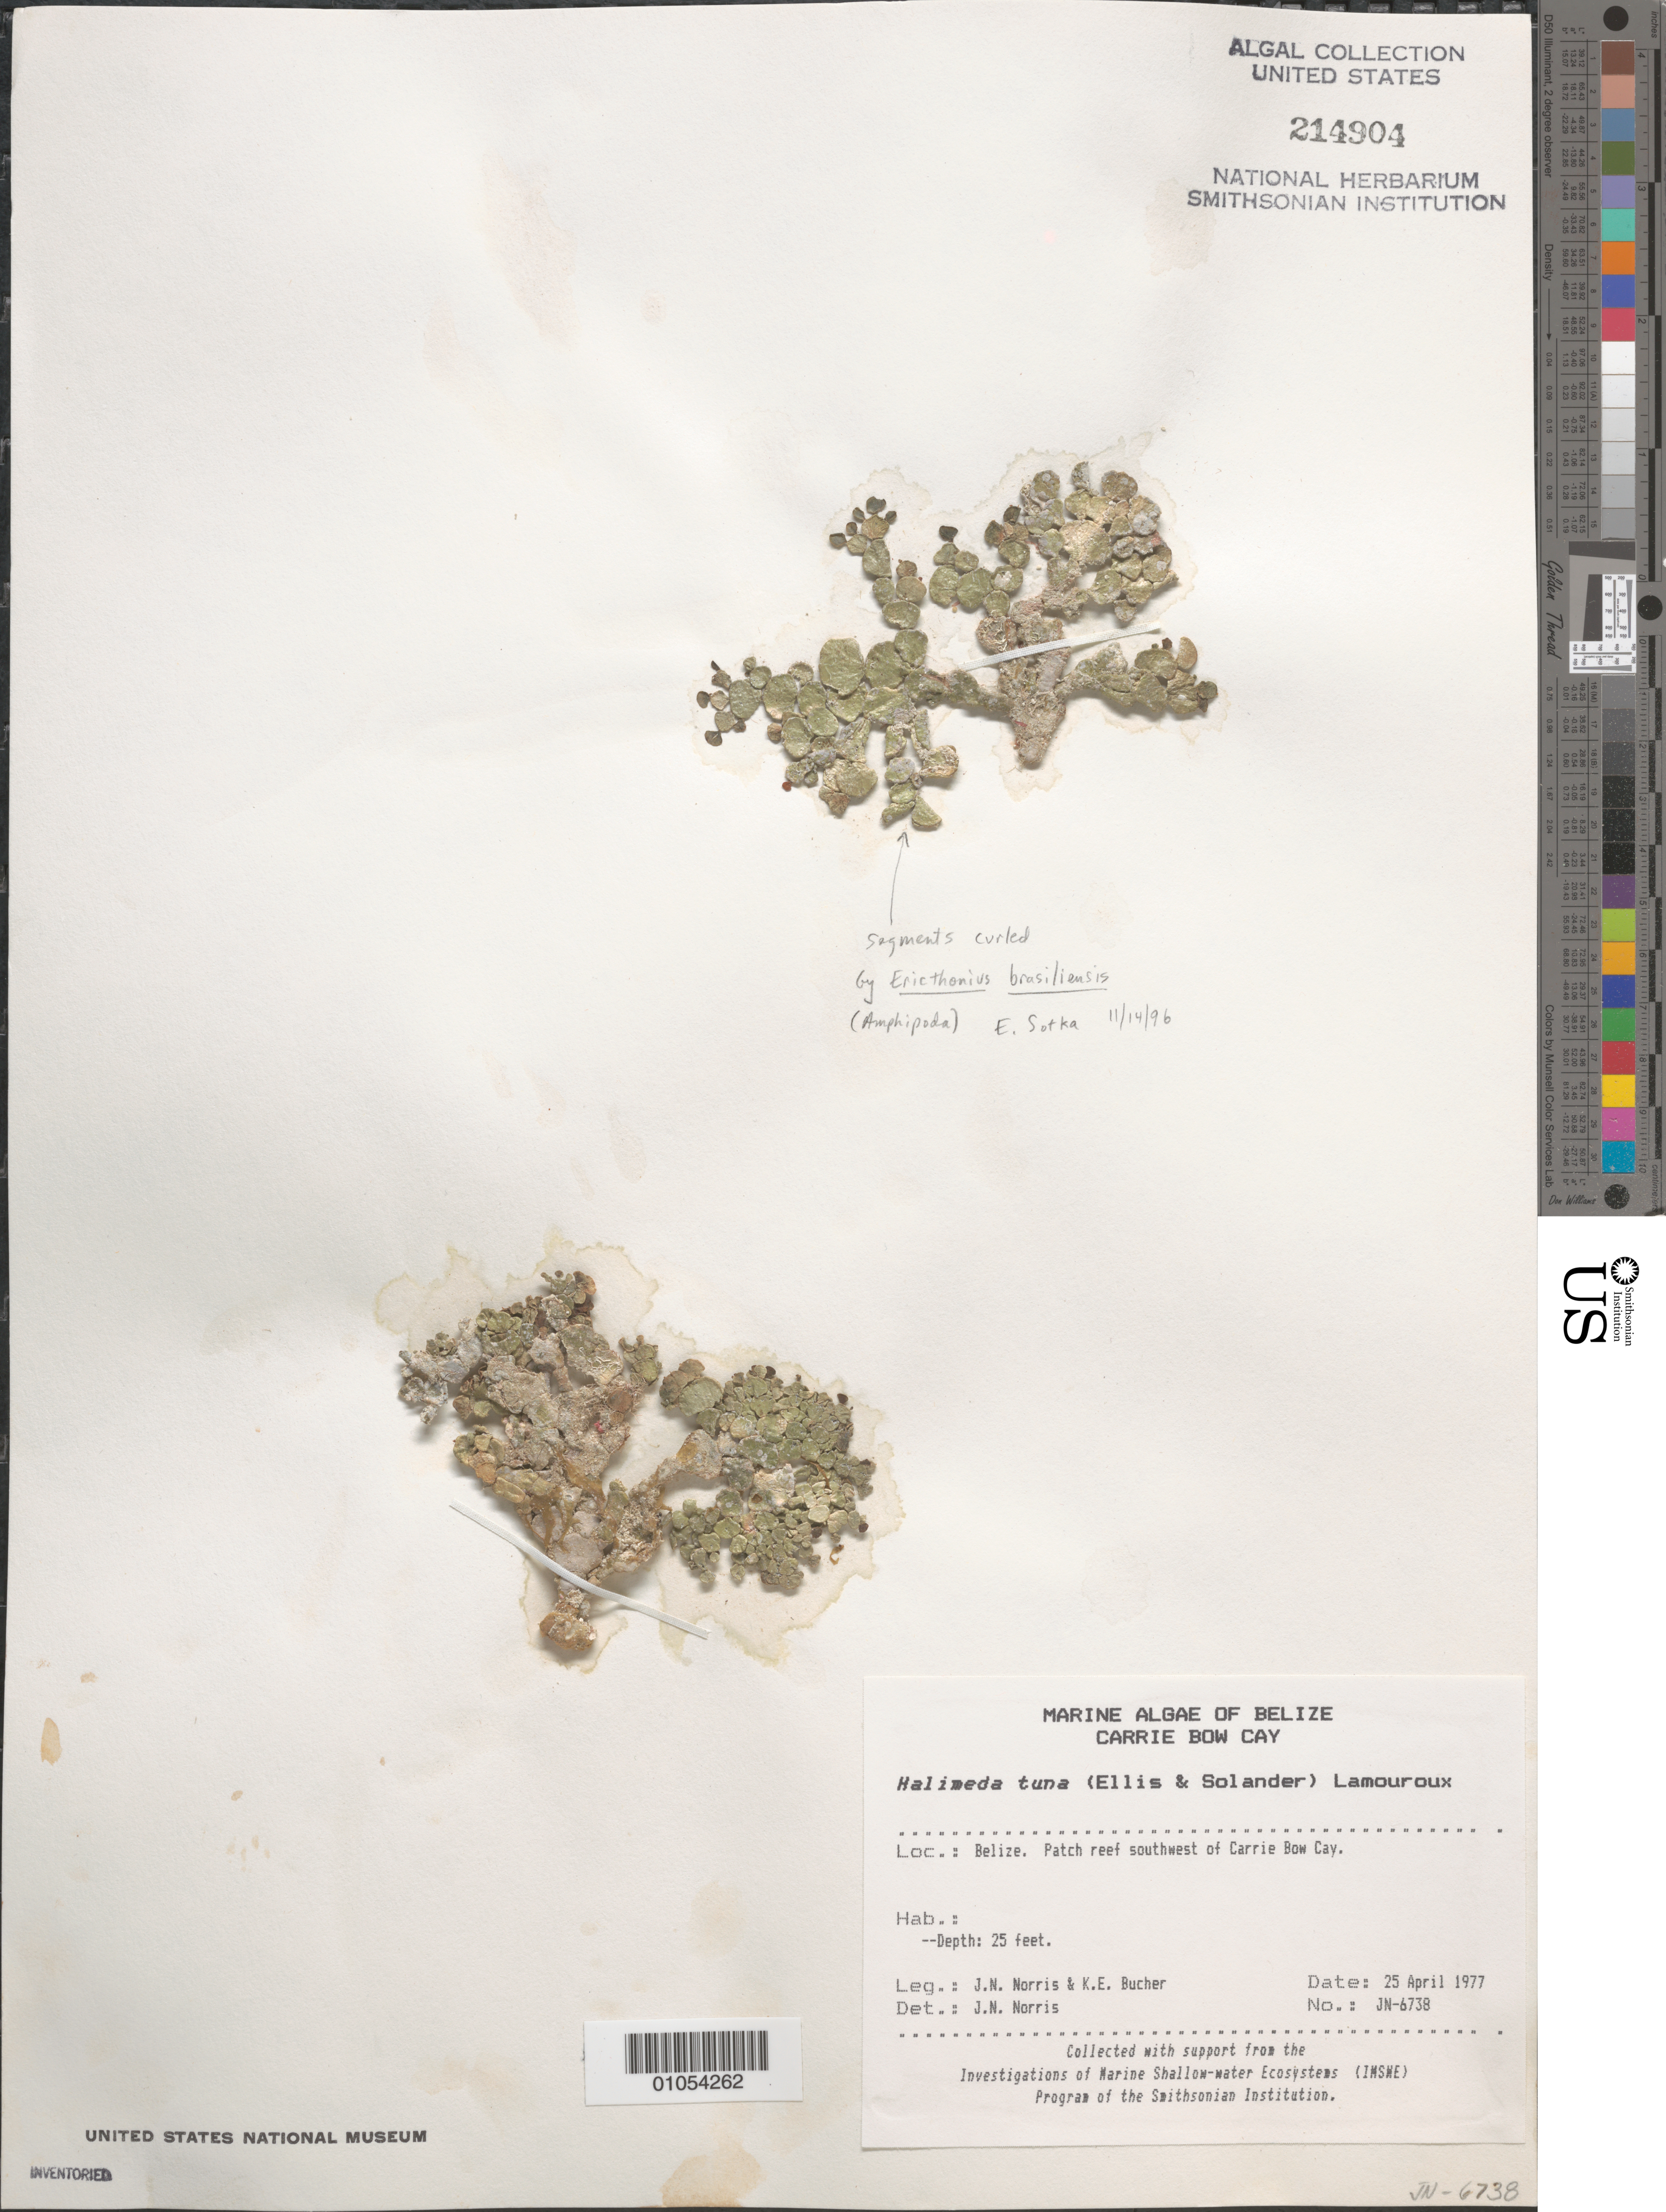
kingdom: Plantae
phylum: Chlorophyta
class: Ulvophyceae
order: Bryopsidales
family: Halimedaceae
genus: Halimeda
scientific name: Halimeda tuna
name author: (J. Ellis & Sol.) J.V.Lamouroux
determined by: Norris, James N.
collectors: J. N. Norris & K. E. Bucher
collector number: JN-6738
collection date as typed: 25 Apr 1977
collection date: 1977-04-25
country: Belize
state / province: Stann Creek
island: Carrie Bow Cay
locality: Patch reef southwest of Carrie Bow Cay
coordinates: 16 48'N, 88 05'W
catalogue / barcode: US 214904